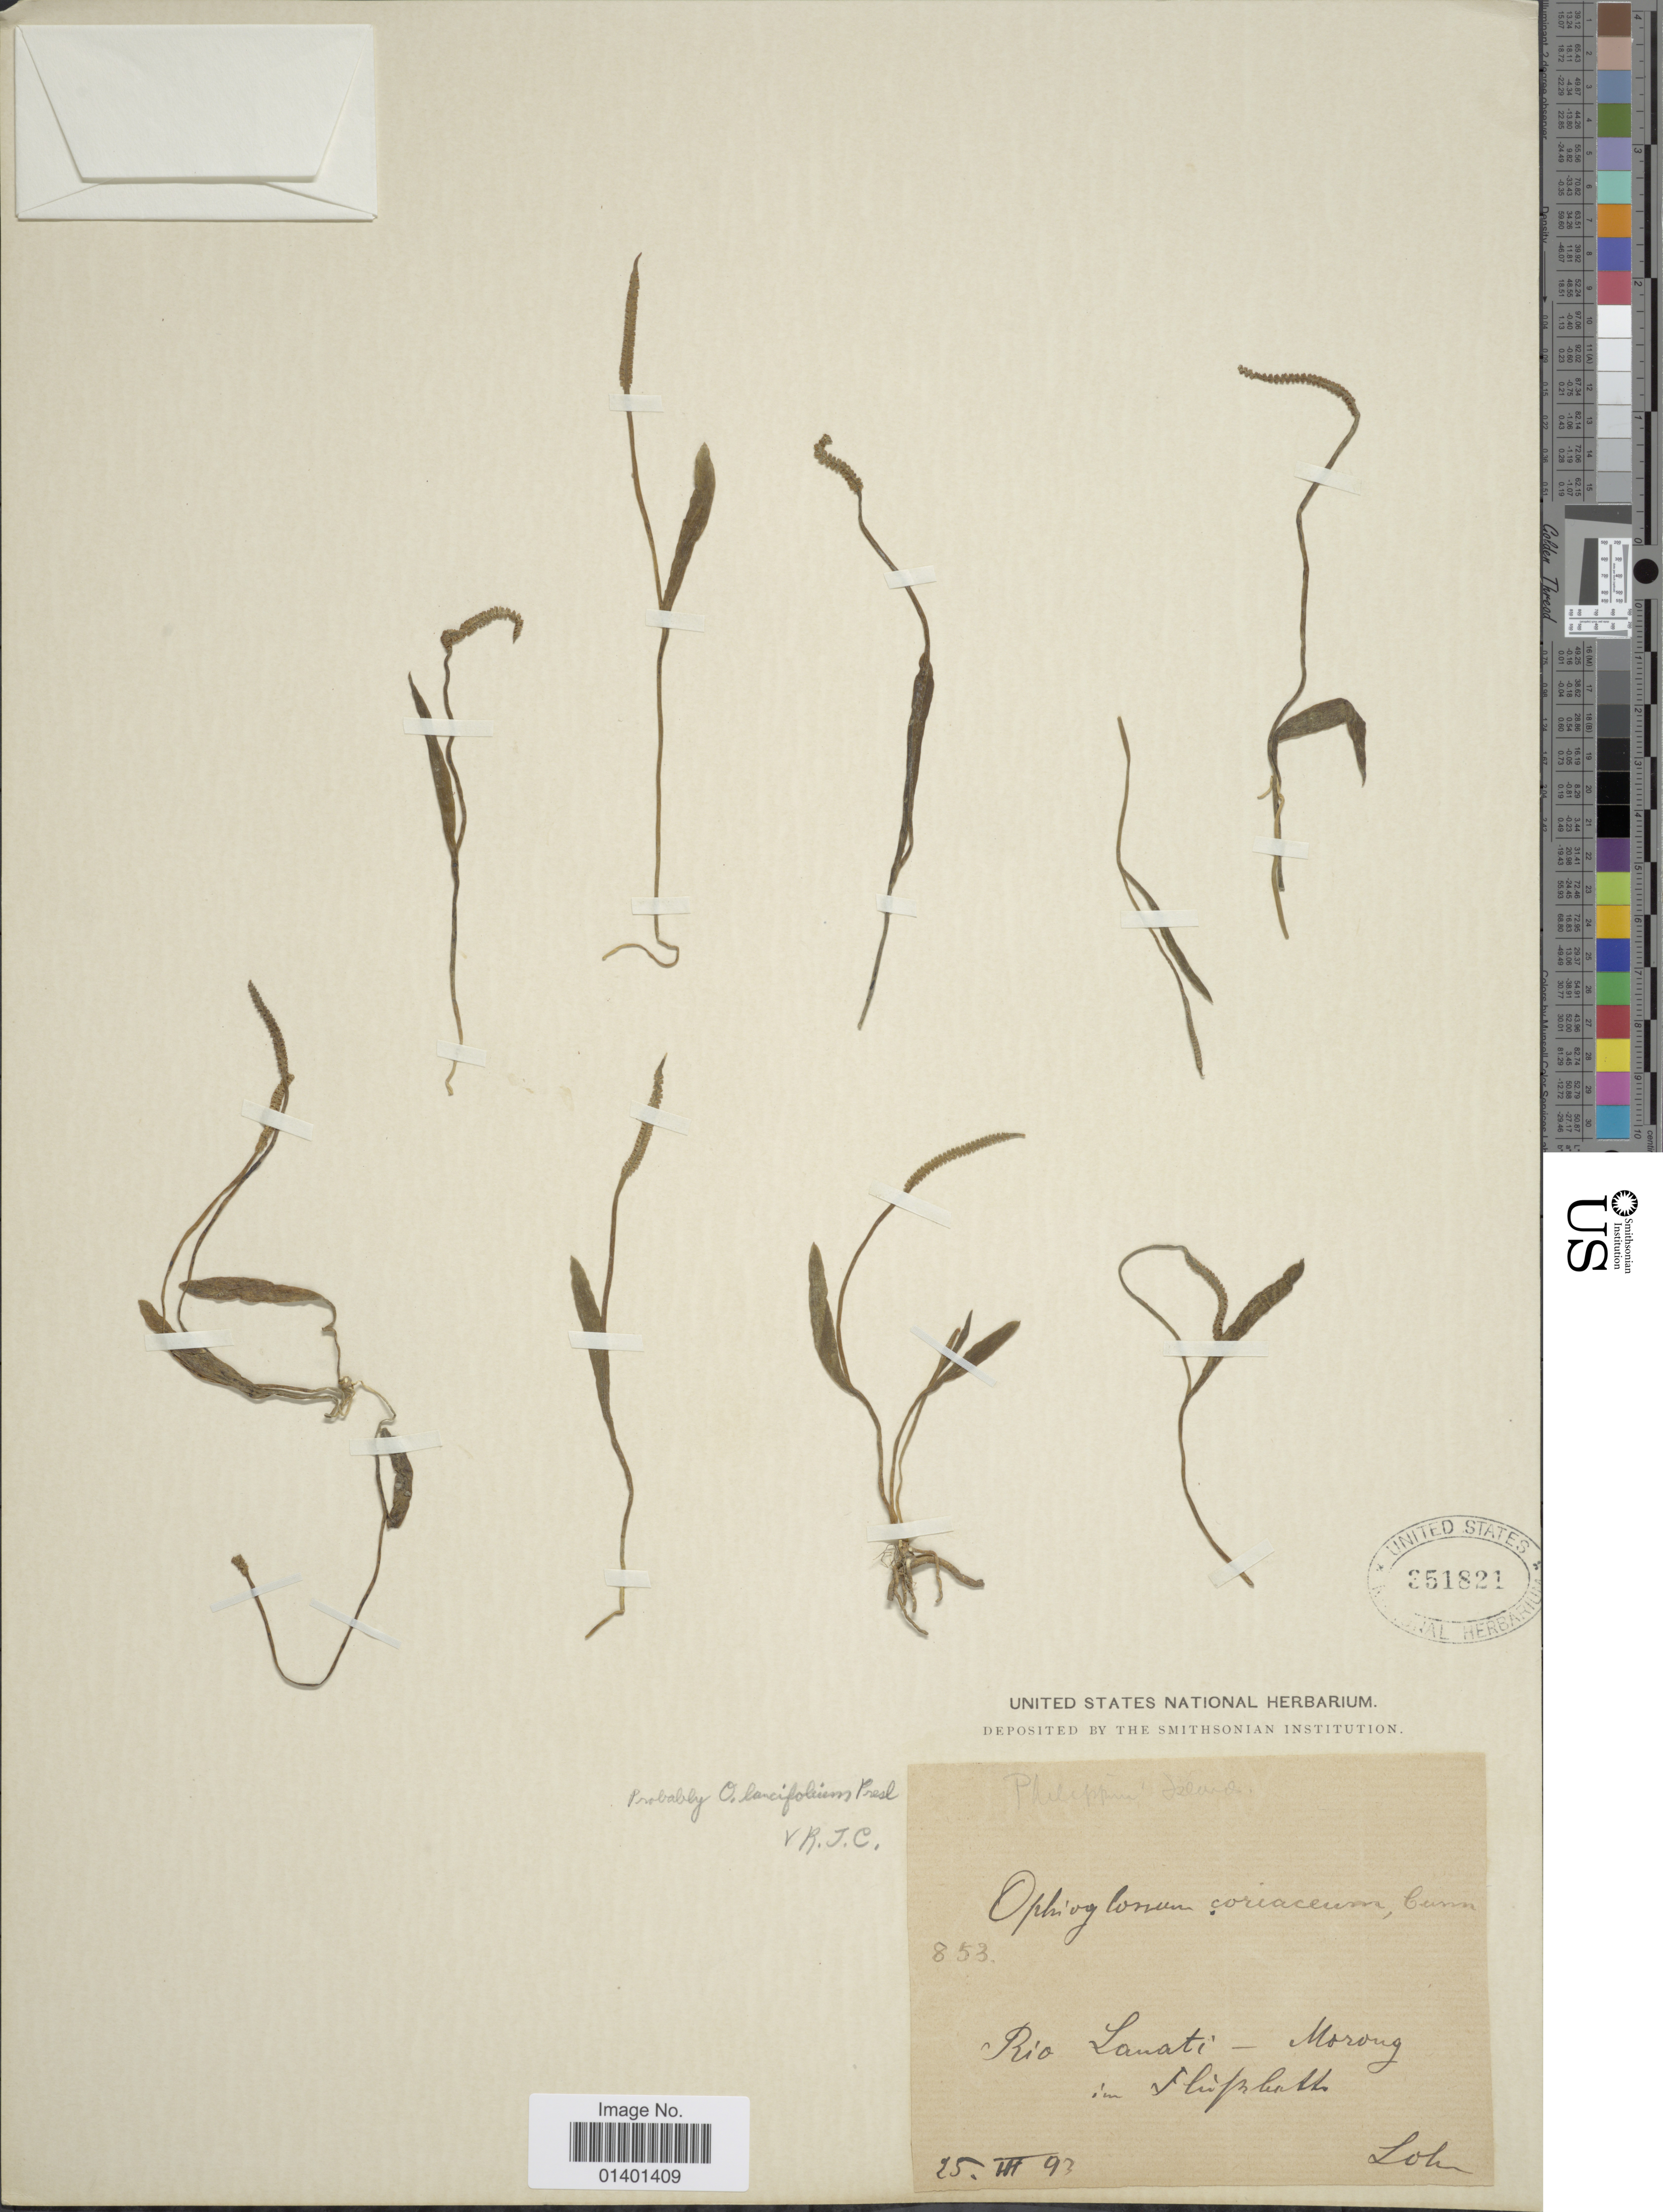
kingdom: Plantae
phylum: Tracheophyta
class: Polypodiopsida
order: Ophioglossales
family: Ophioglossaceae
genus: Ophioglossum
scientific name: Ophioglossum lancifolium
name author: C. Presl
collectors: A. Loher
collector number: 853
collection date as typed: Transcribed d/m/y: 25/3/93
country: Philippines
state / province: Calabarzon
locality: Rio Lanati - Morong.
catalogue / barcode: US 351821